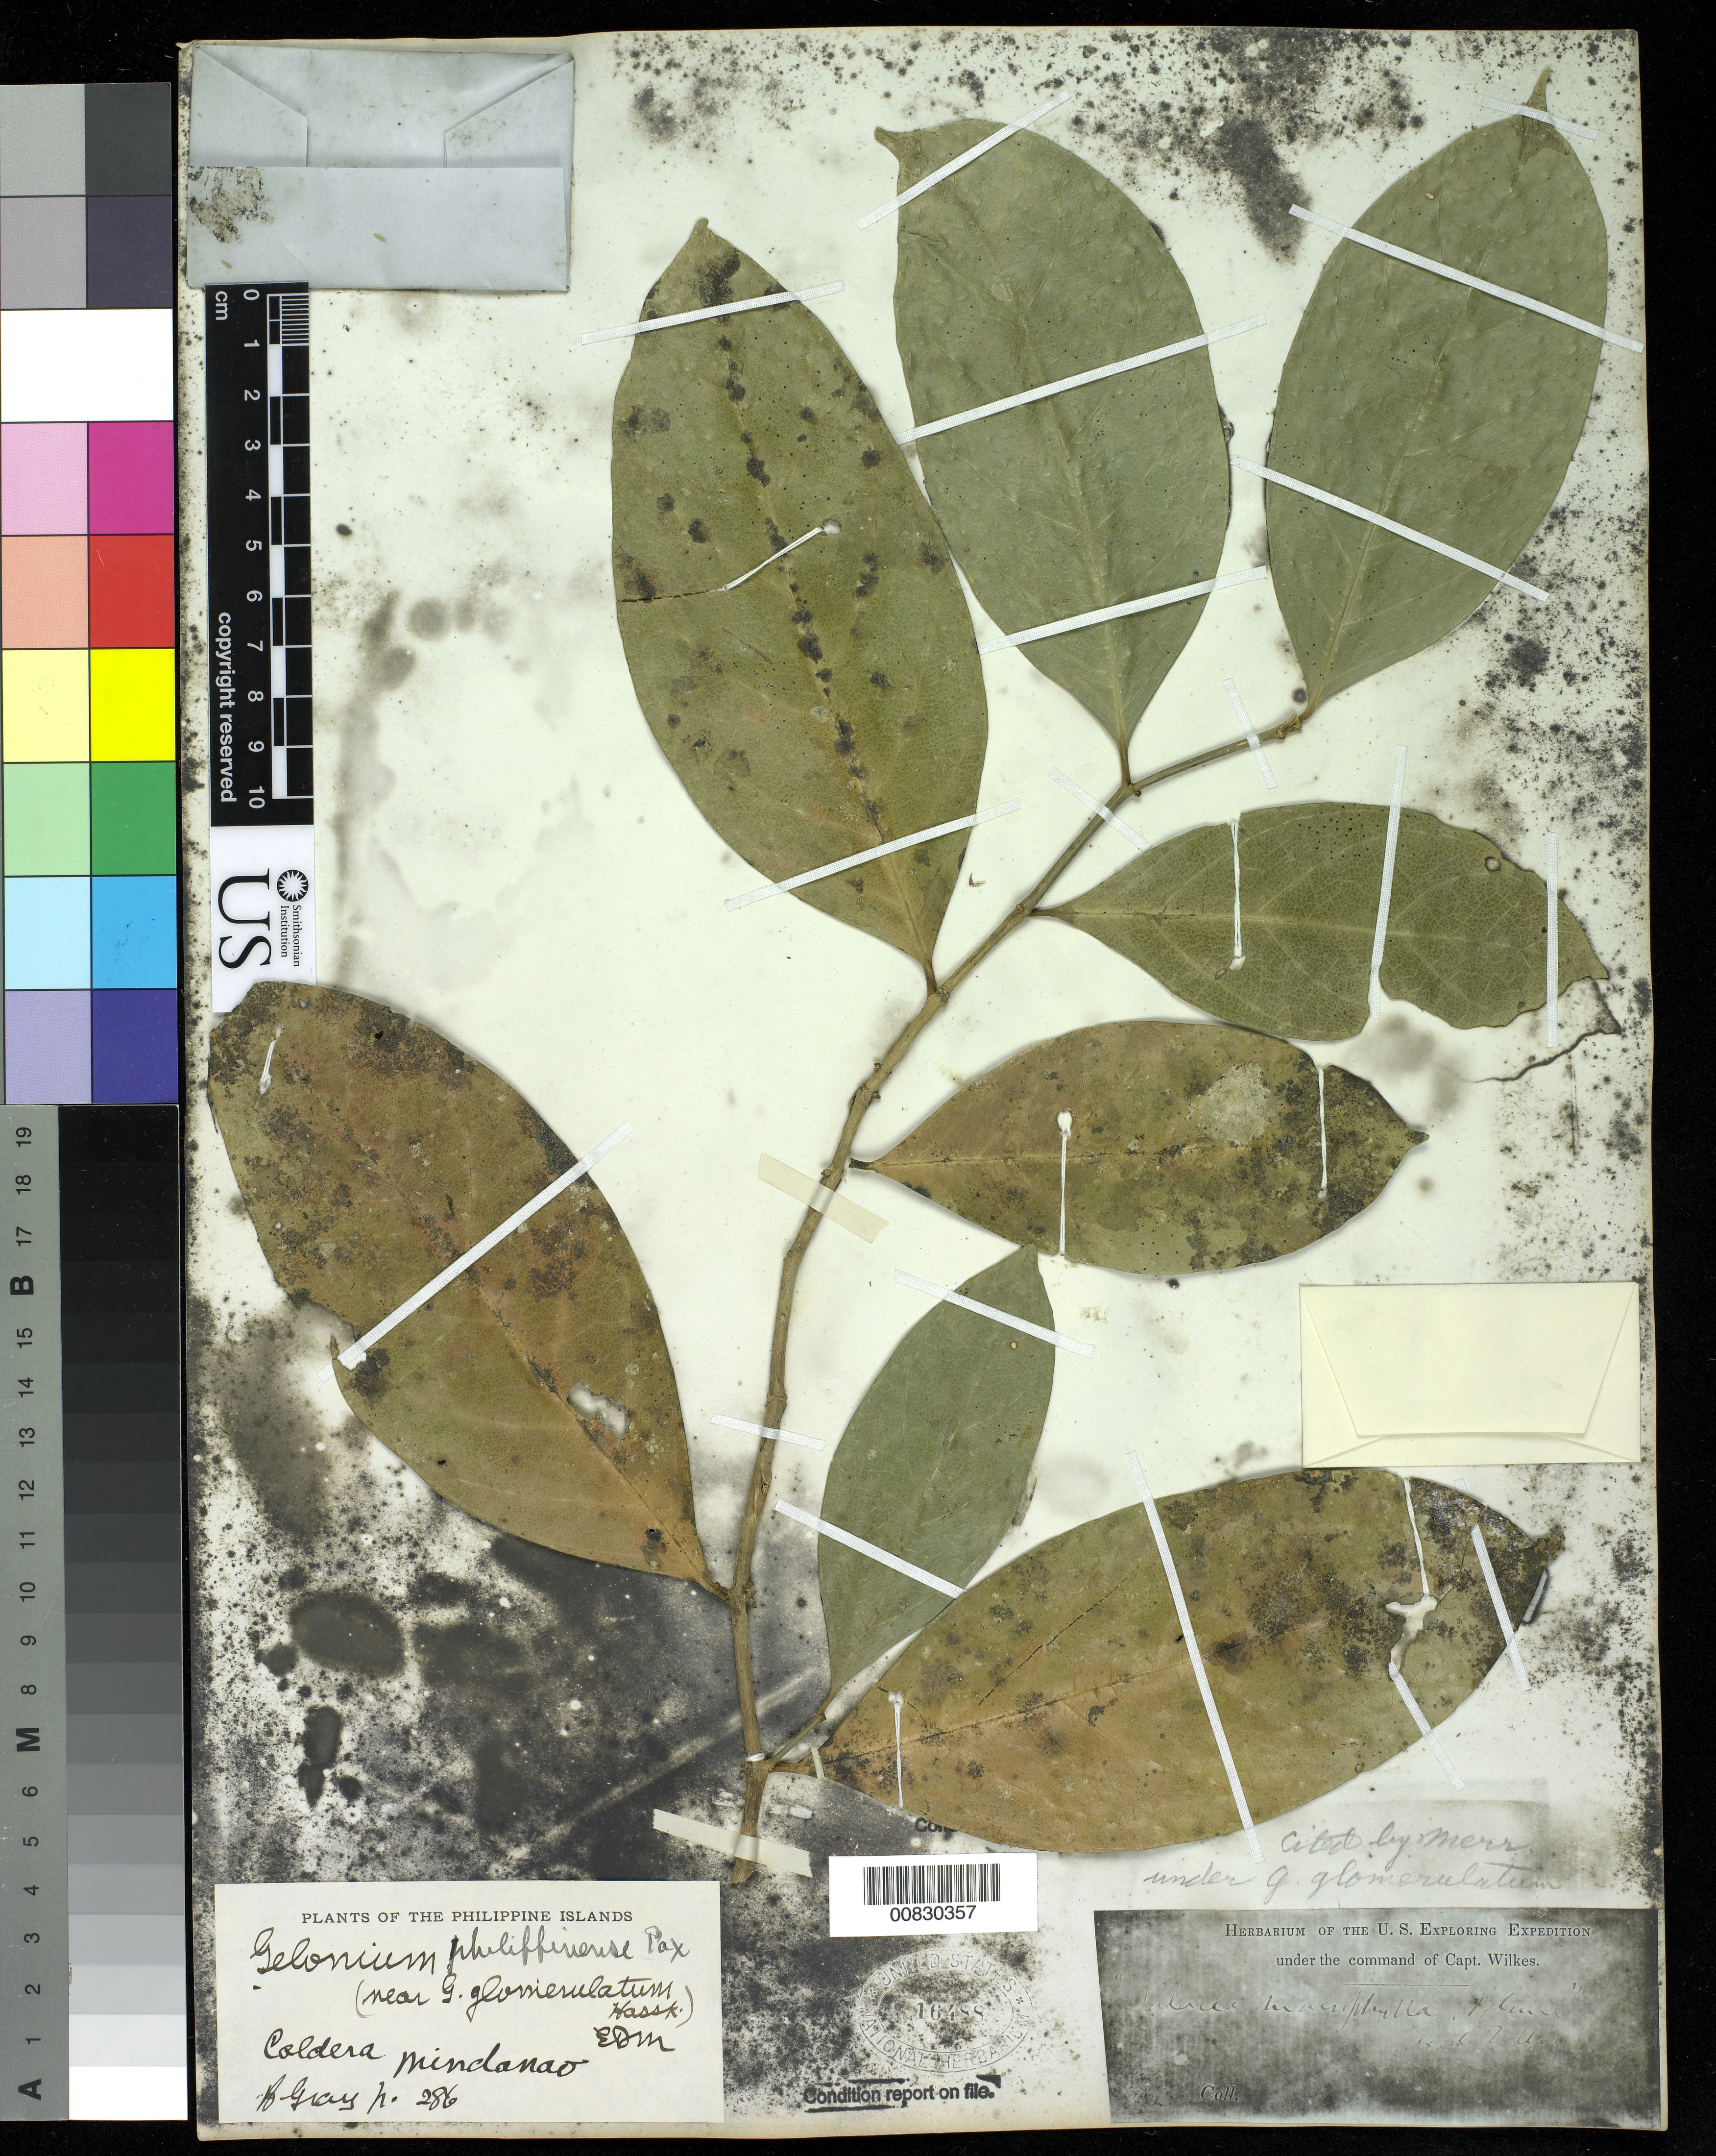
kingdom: Plantae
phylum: Tracheophyta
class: Magnoliopsida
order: Malpighiales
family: Euphorbiaceae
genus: Gelonium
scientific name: Gelonium glomerulatum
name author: (Blume) Hassk.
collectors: Wilkes Explor. Exped.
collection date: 1838/1842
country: Philippines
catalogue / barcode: US 16488